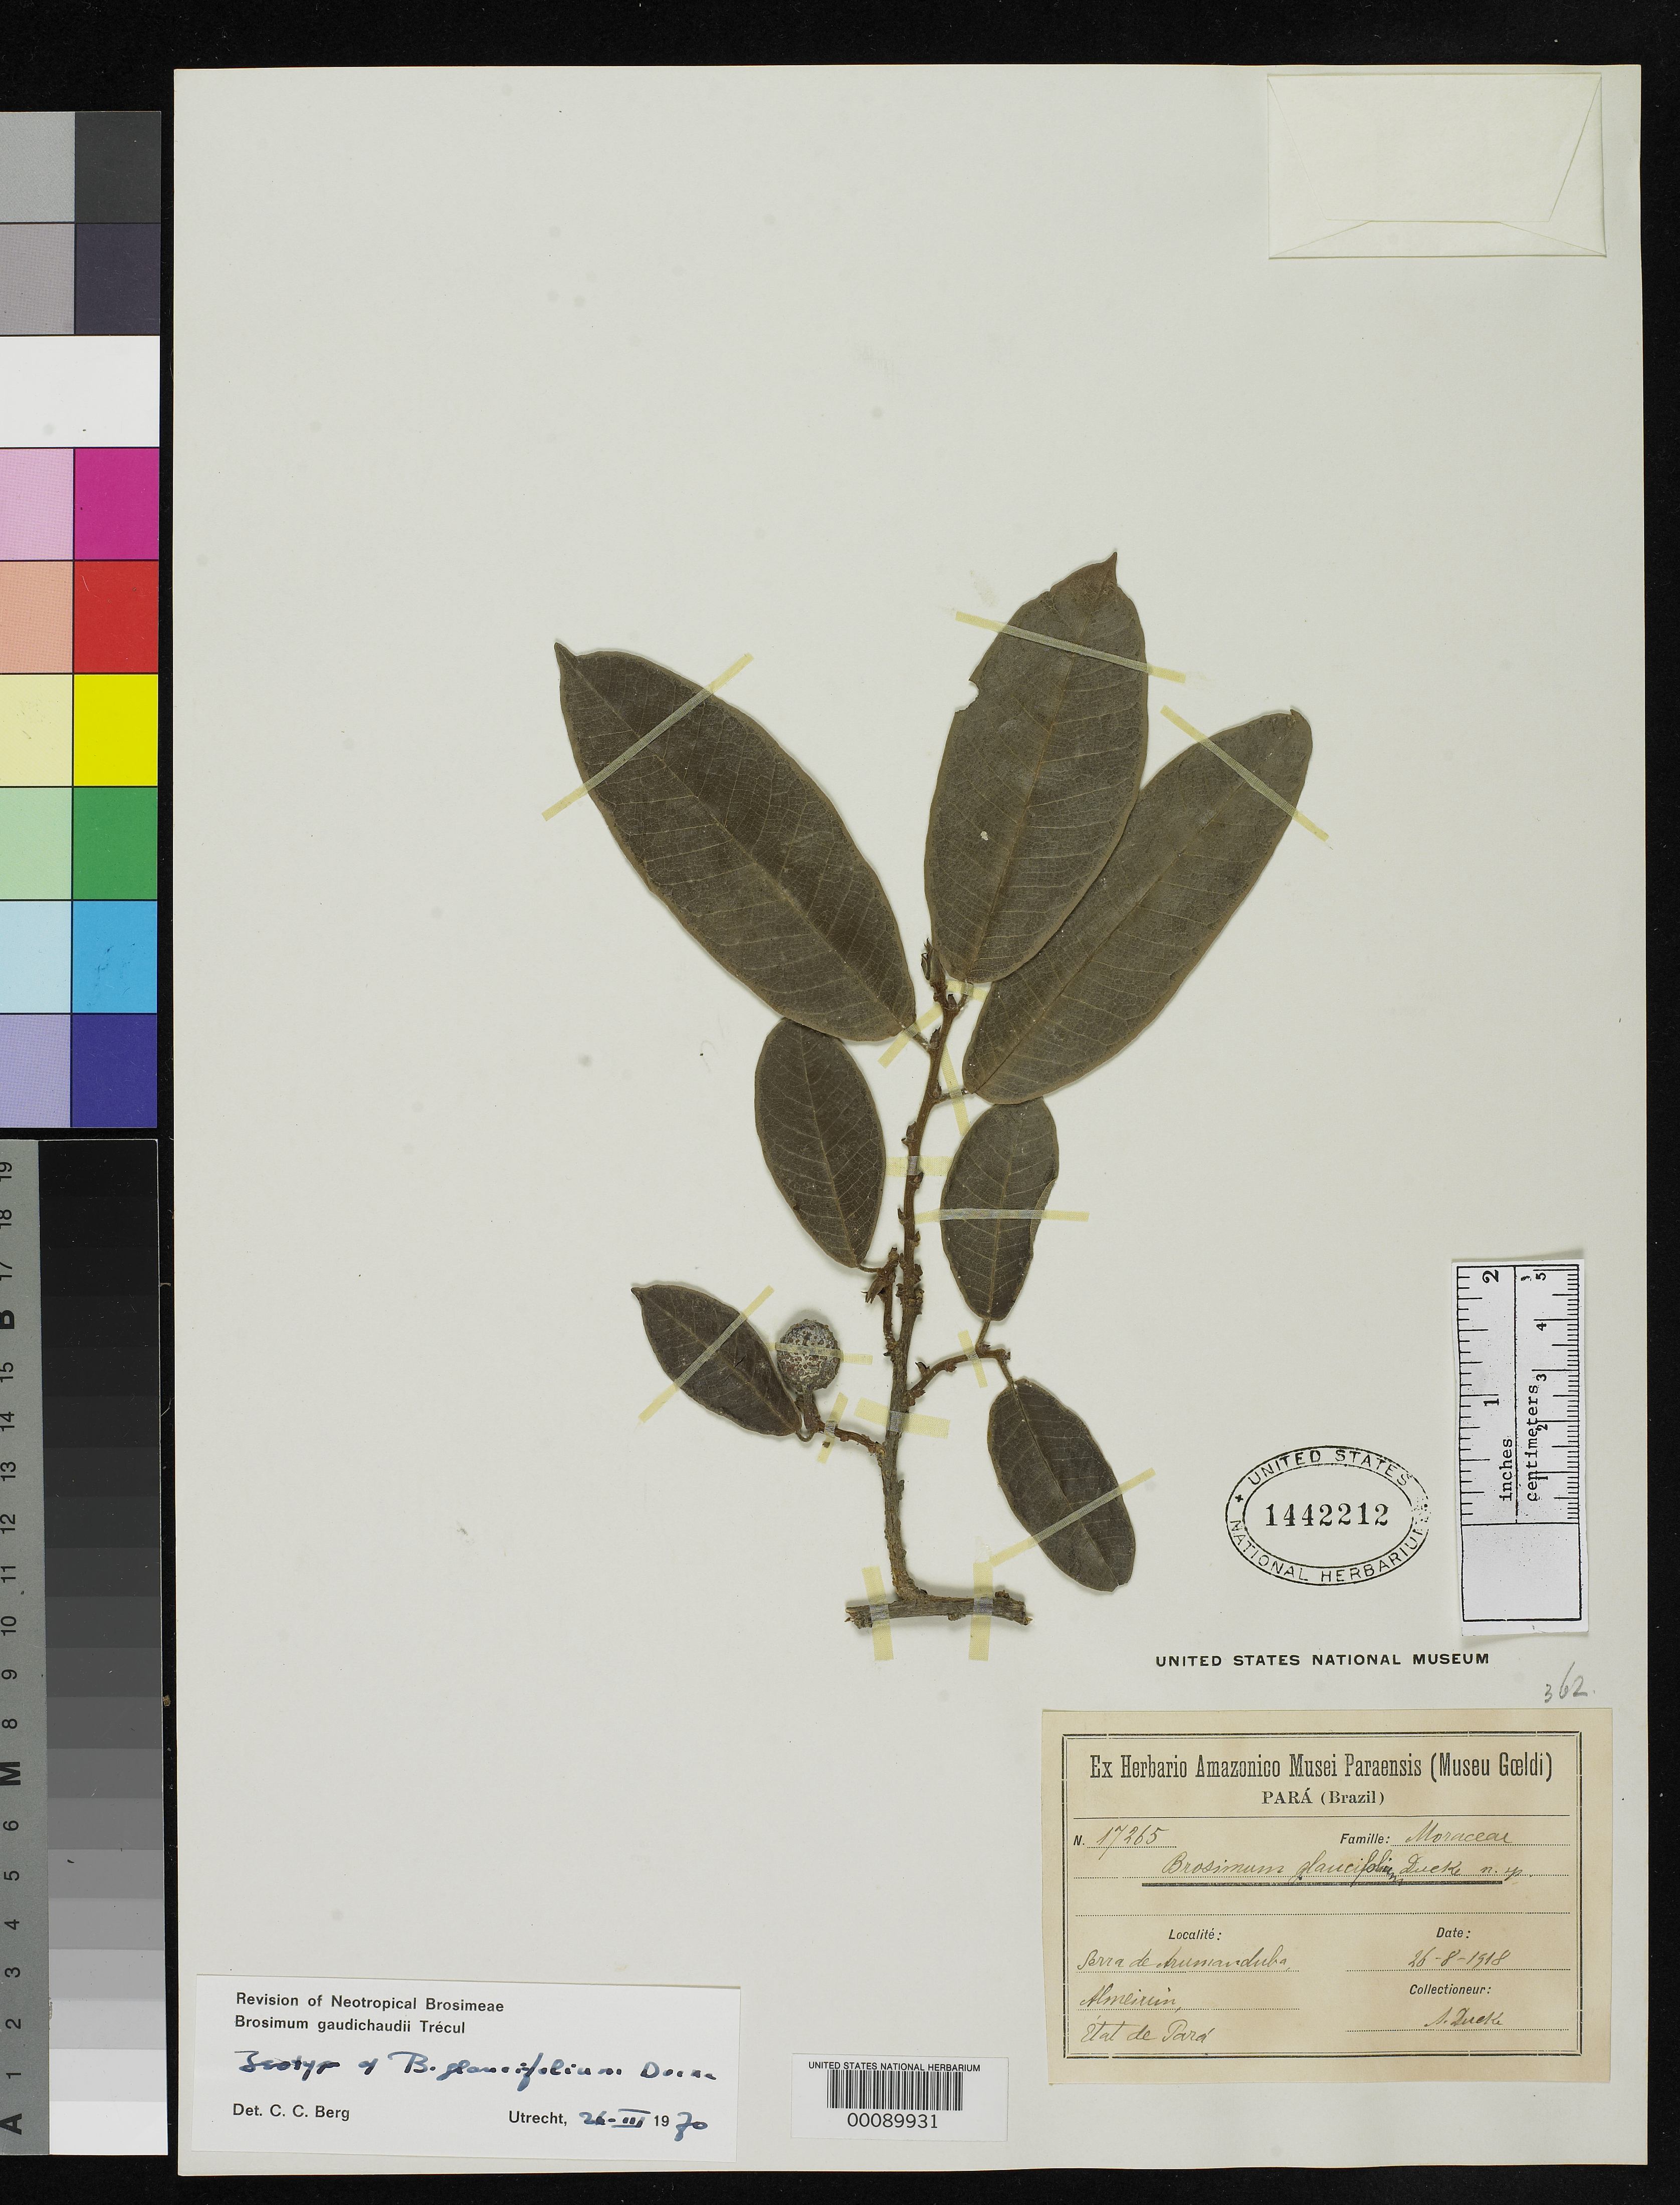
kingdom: Plantae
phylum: Tracheophyta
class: Magnoliopsida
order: Rosales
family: Moraceae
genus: Brosimum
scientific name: Brosimum glaucifolium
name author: Ducke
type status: Isotype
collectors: A. Ducke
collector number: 17265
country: Brazil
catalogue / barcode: US 1442212